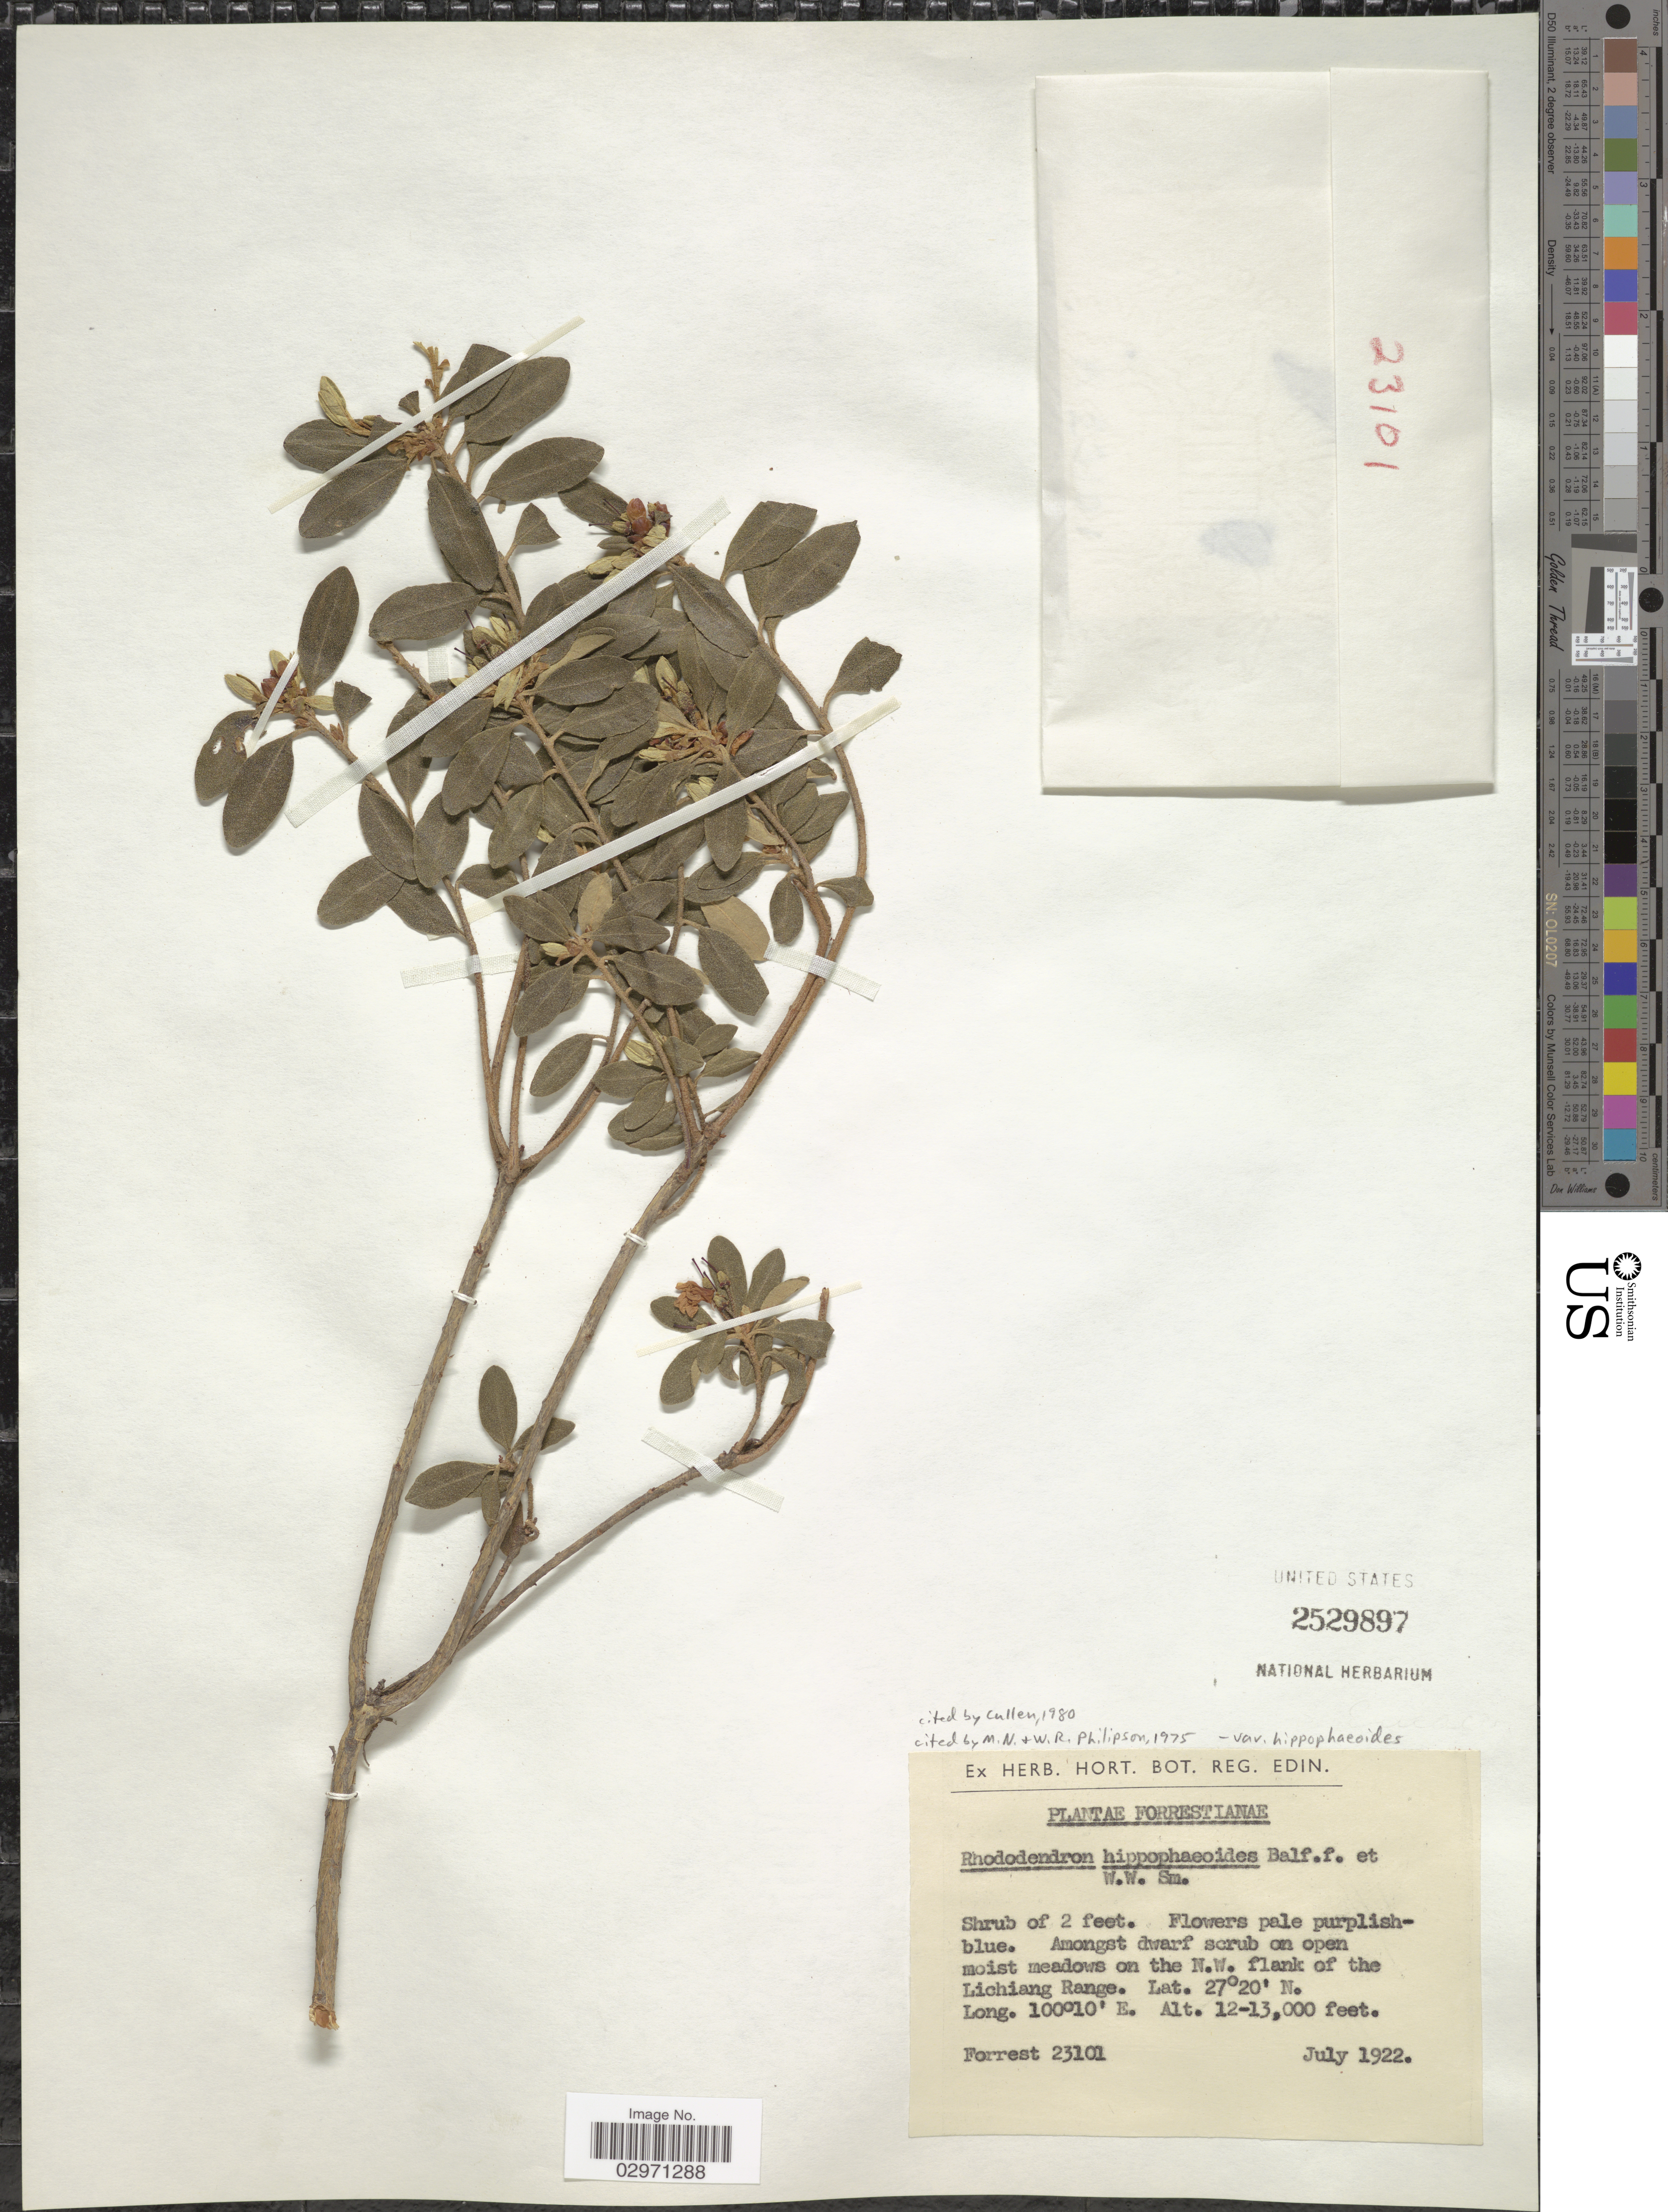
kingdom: Plantae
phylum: Tracheophyta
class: Magnoliopsida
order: Ericales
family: Ericaceae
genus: Rhododendron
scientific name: Rhododendron hippophaeoides var. hippophaeoides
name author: Balf. f. & W.W. Sm.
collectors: -. Forrest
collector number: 23101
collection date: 1922-07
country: China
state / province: Yunnan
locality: Moist meadows on the N.W. flank of the Lichiang Range.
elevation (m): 3658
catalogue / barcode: US 2529897